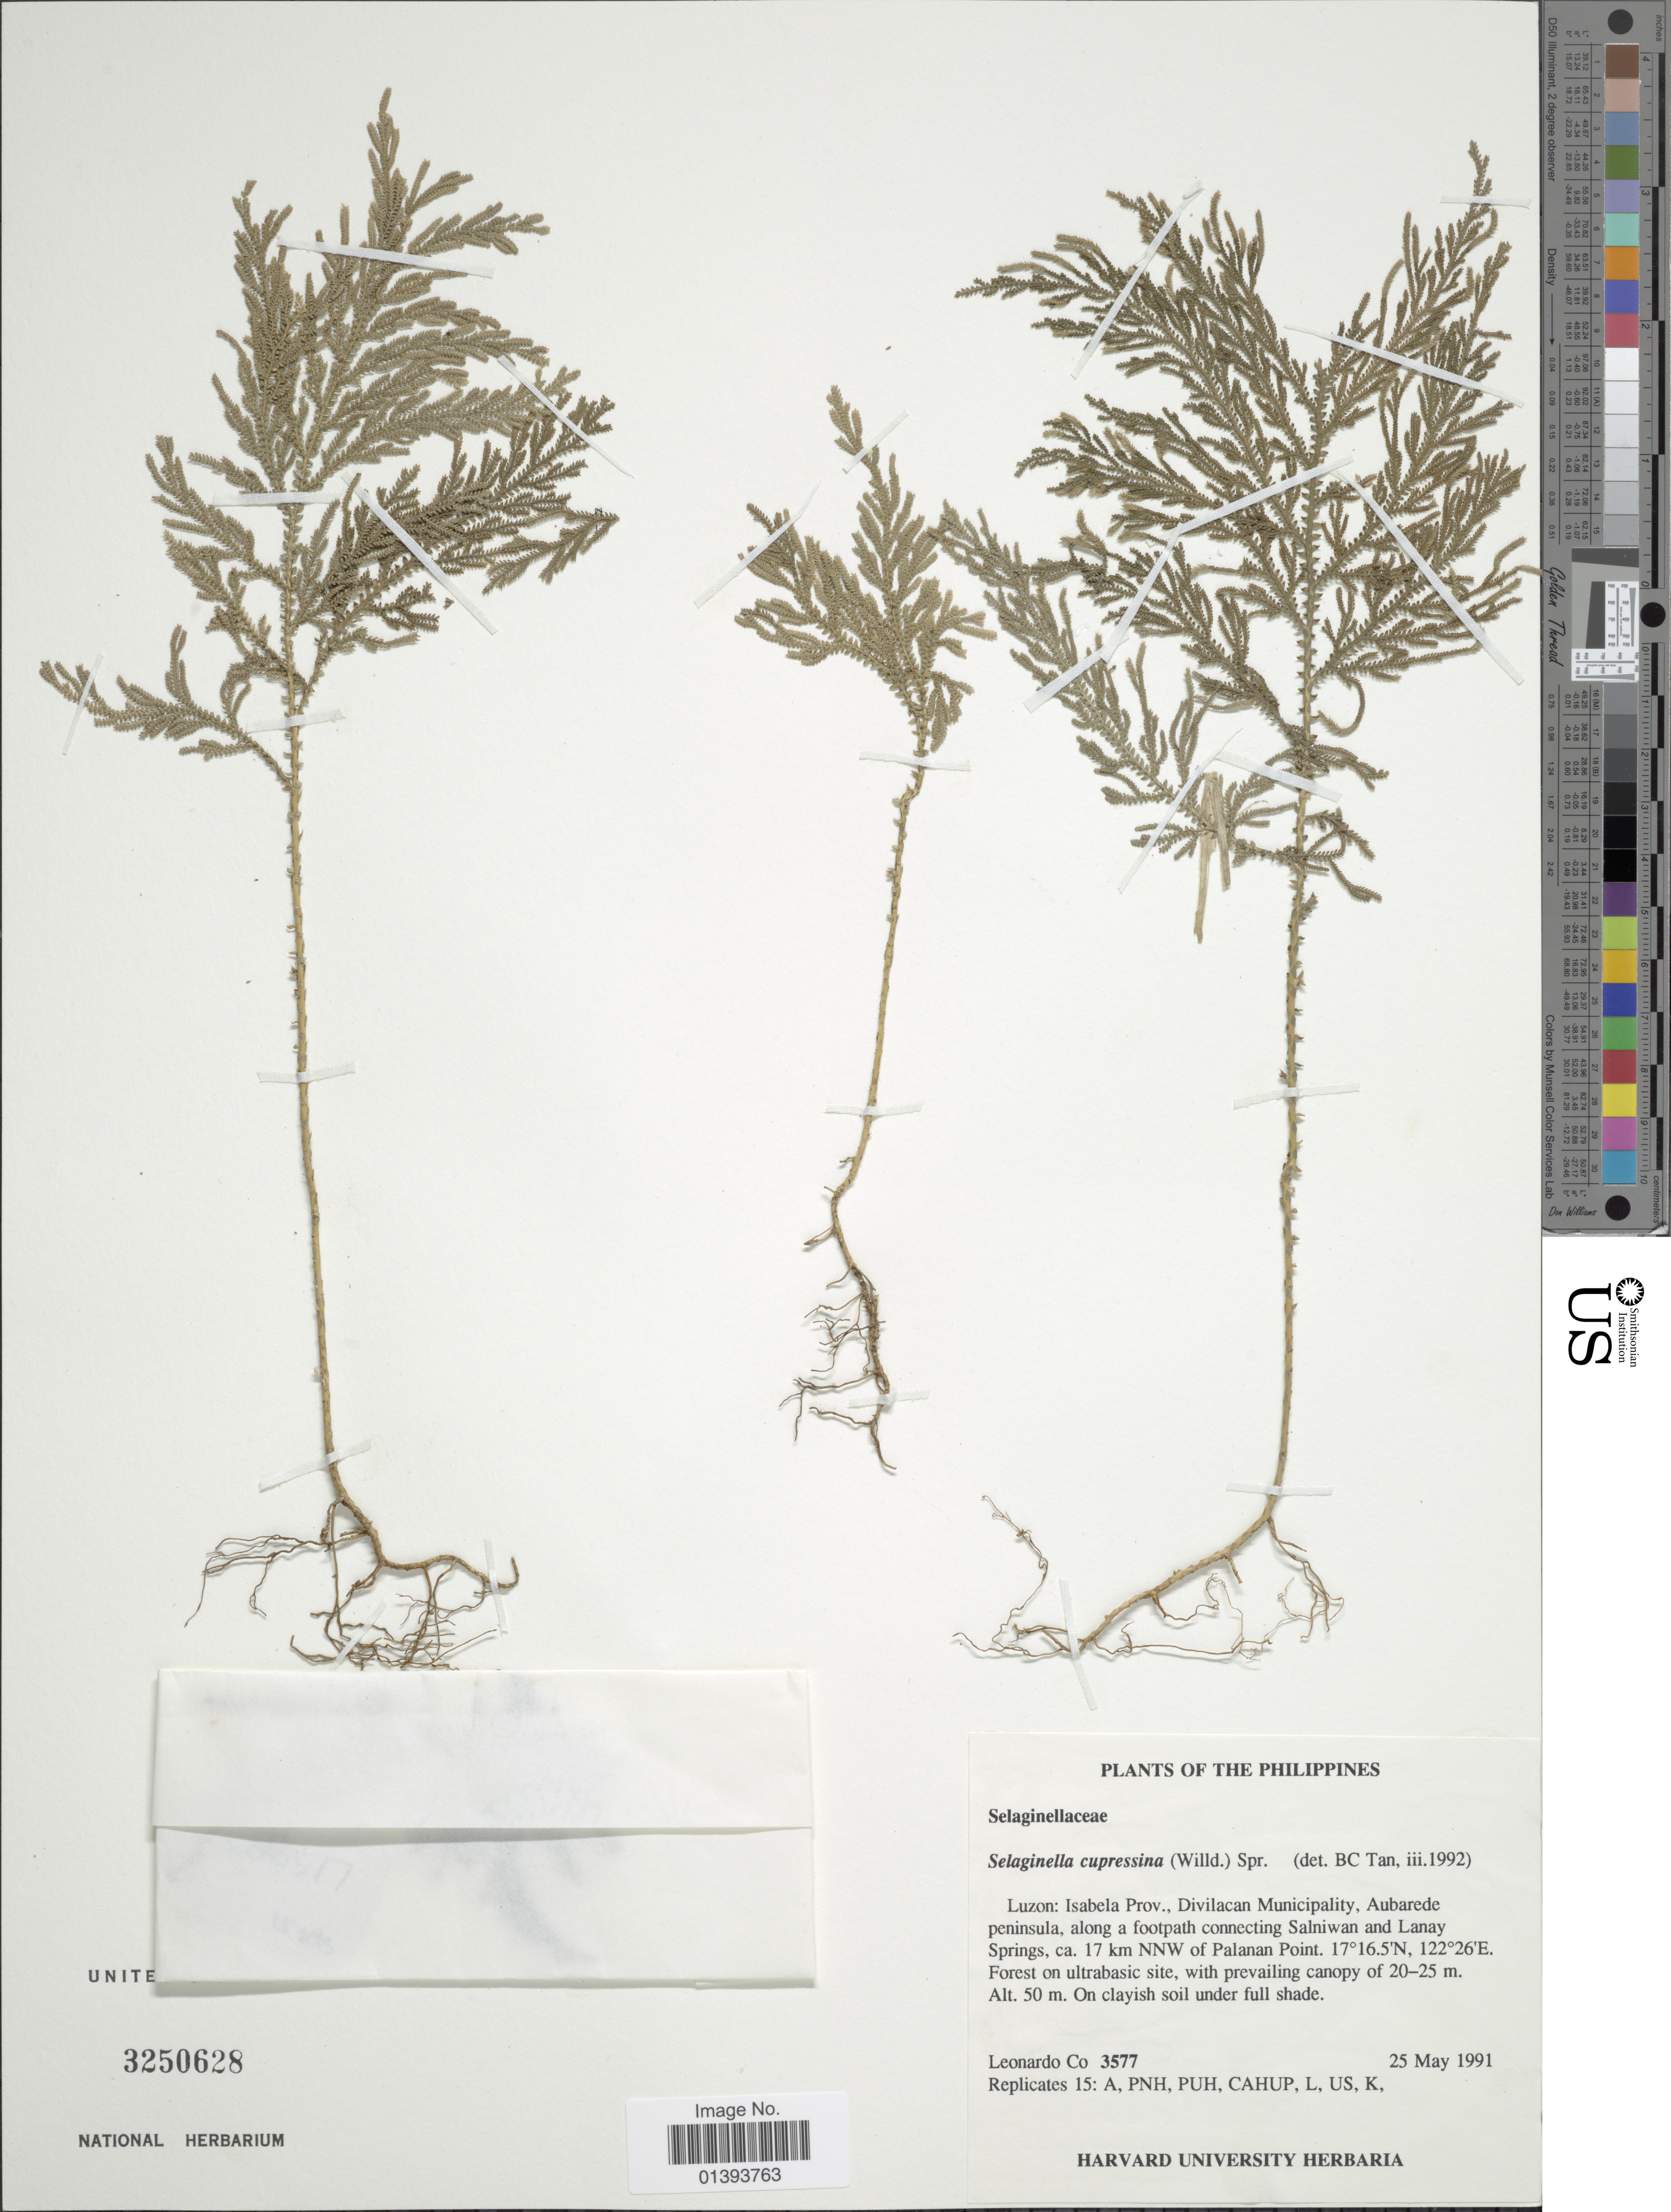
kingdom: Plantae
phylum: Tracheophyta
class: Lycopodiopsida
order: Selaginellales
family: Selaginellaceae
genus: Selaginella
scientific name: Selaginella cupressina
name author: (Willd.) Spring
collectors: L. Co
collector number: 3577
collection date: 1991-05-25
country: Philippines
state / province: Central Luzon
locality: Luzon: Isabela Prov.: Divilacan Municipality, Aubarede peninsula, along a footpath connecting Salniwan and Lanay Springs, ca. 17 km NNW of Palanan Point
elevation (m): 50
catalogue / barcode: US 3250628